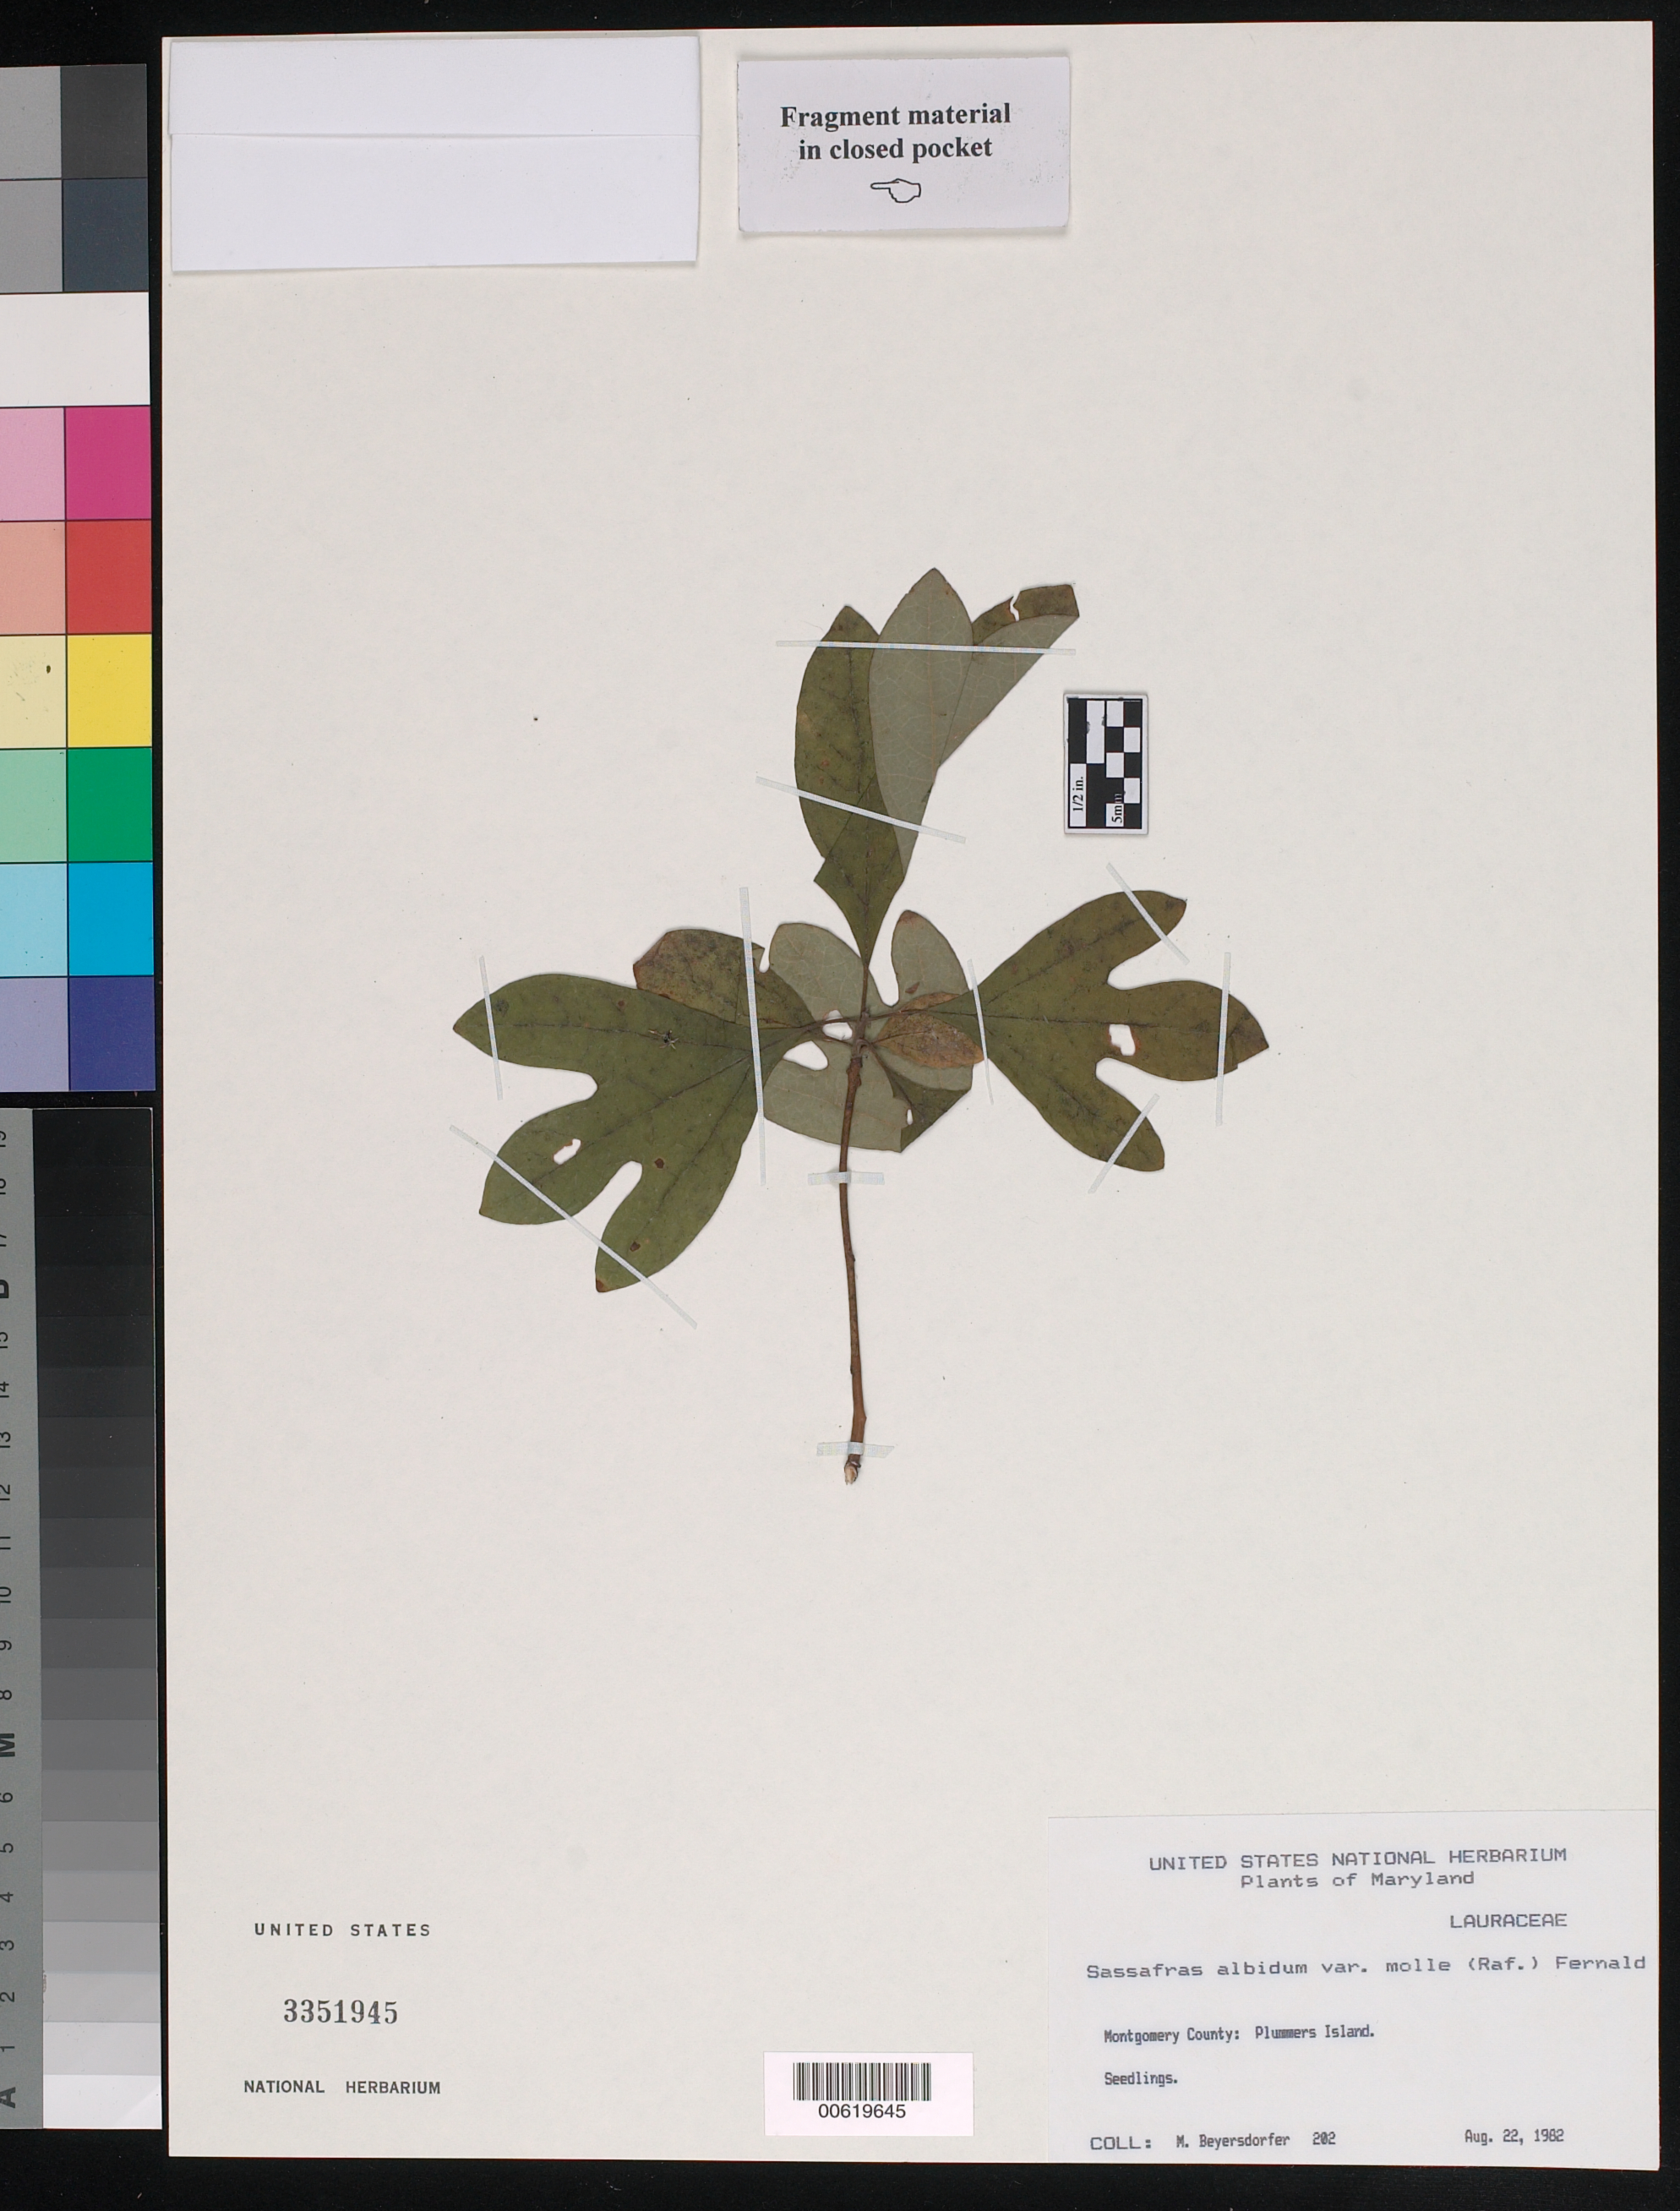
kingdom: Plantae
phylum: Tracheophyta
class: Magnoliopsida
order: Laurales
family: Lauraceae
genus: Sassafras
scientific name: Sassafras albidum var. molle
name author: Fernald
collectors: M. Beyersdorfer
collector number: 202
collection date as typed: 22 Aug 1982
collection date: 1982-08-22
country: United States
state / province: Maryland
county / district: Montgomery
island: Plummers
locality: Plummers Island Plummers Island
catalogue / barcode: US 3351945